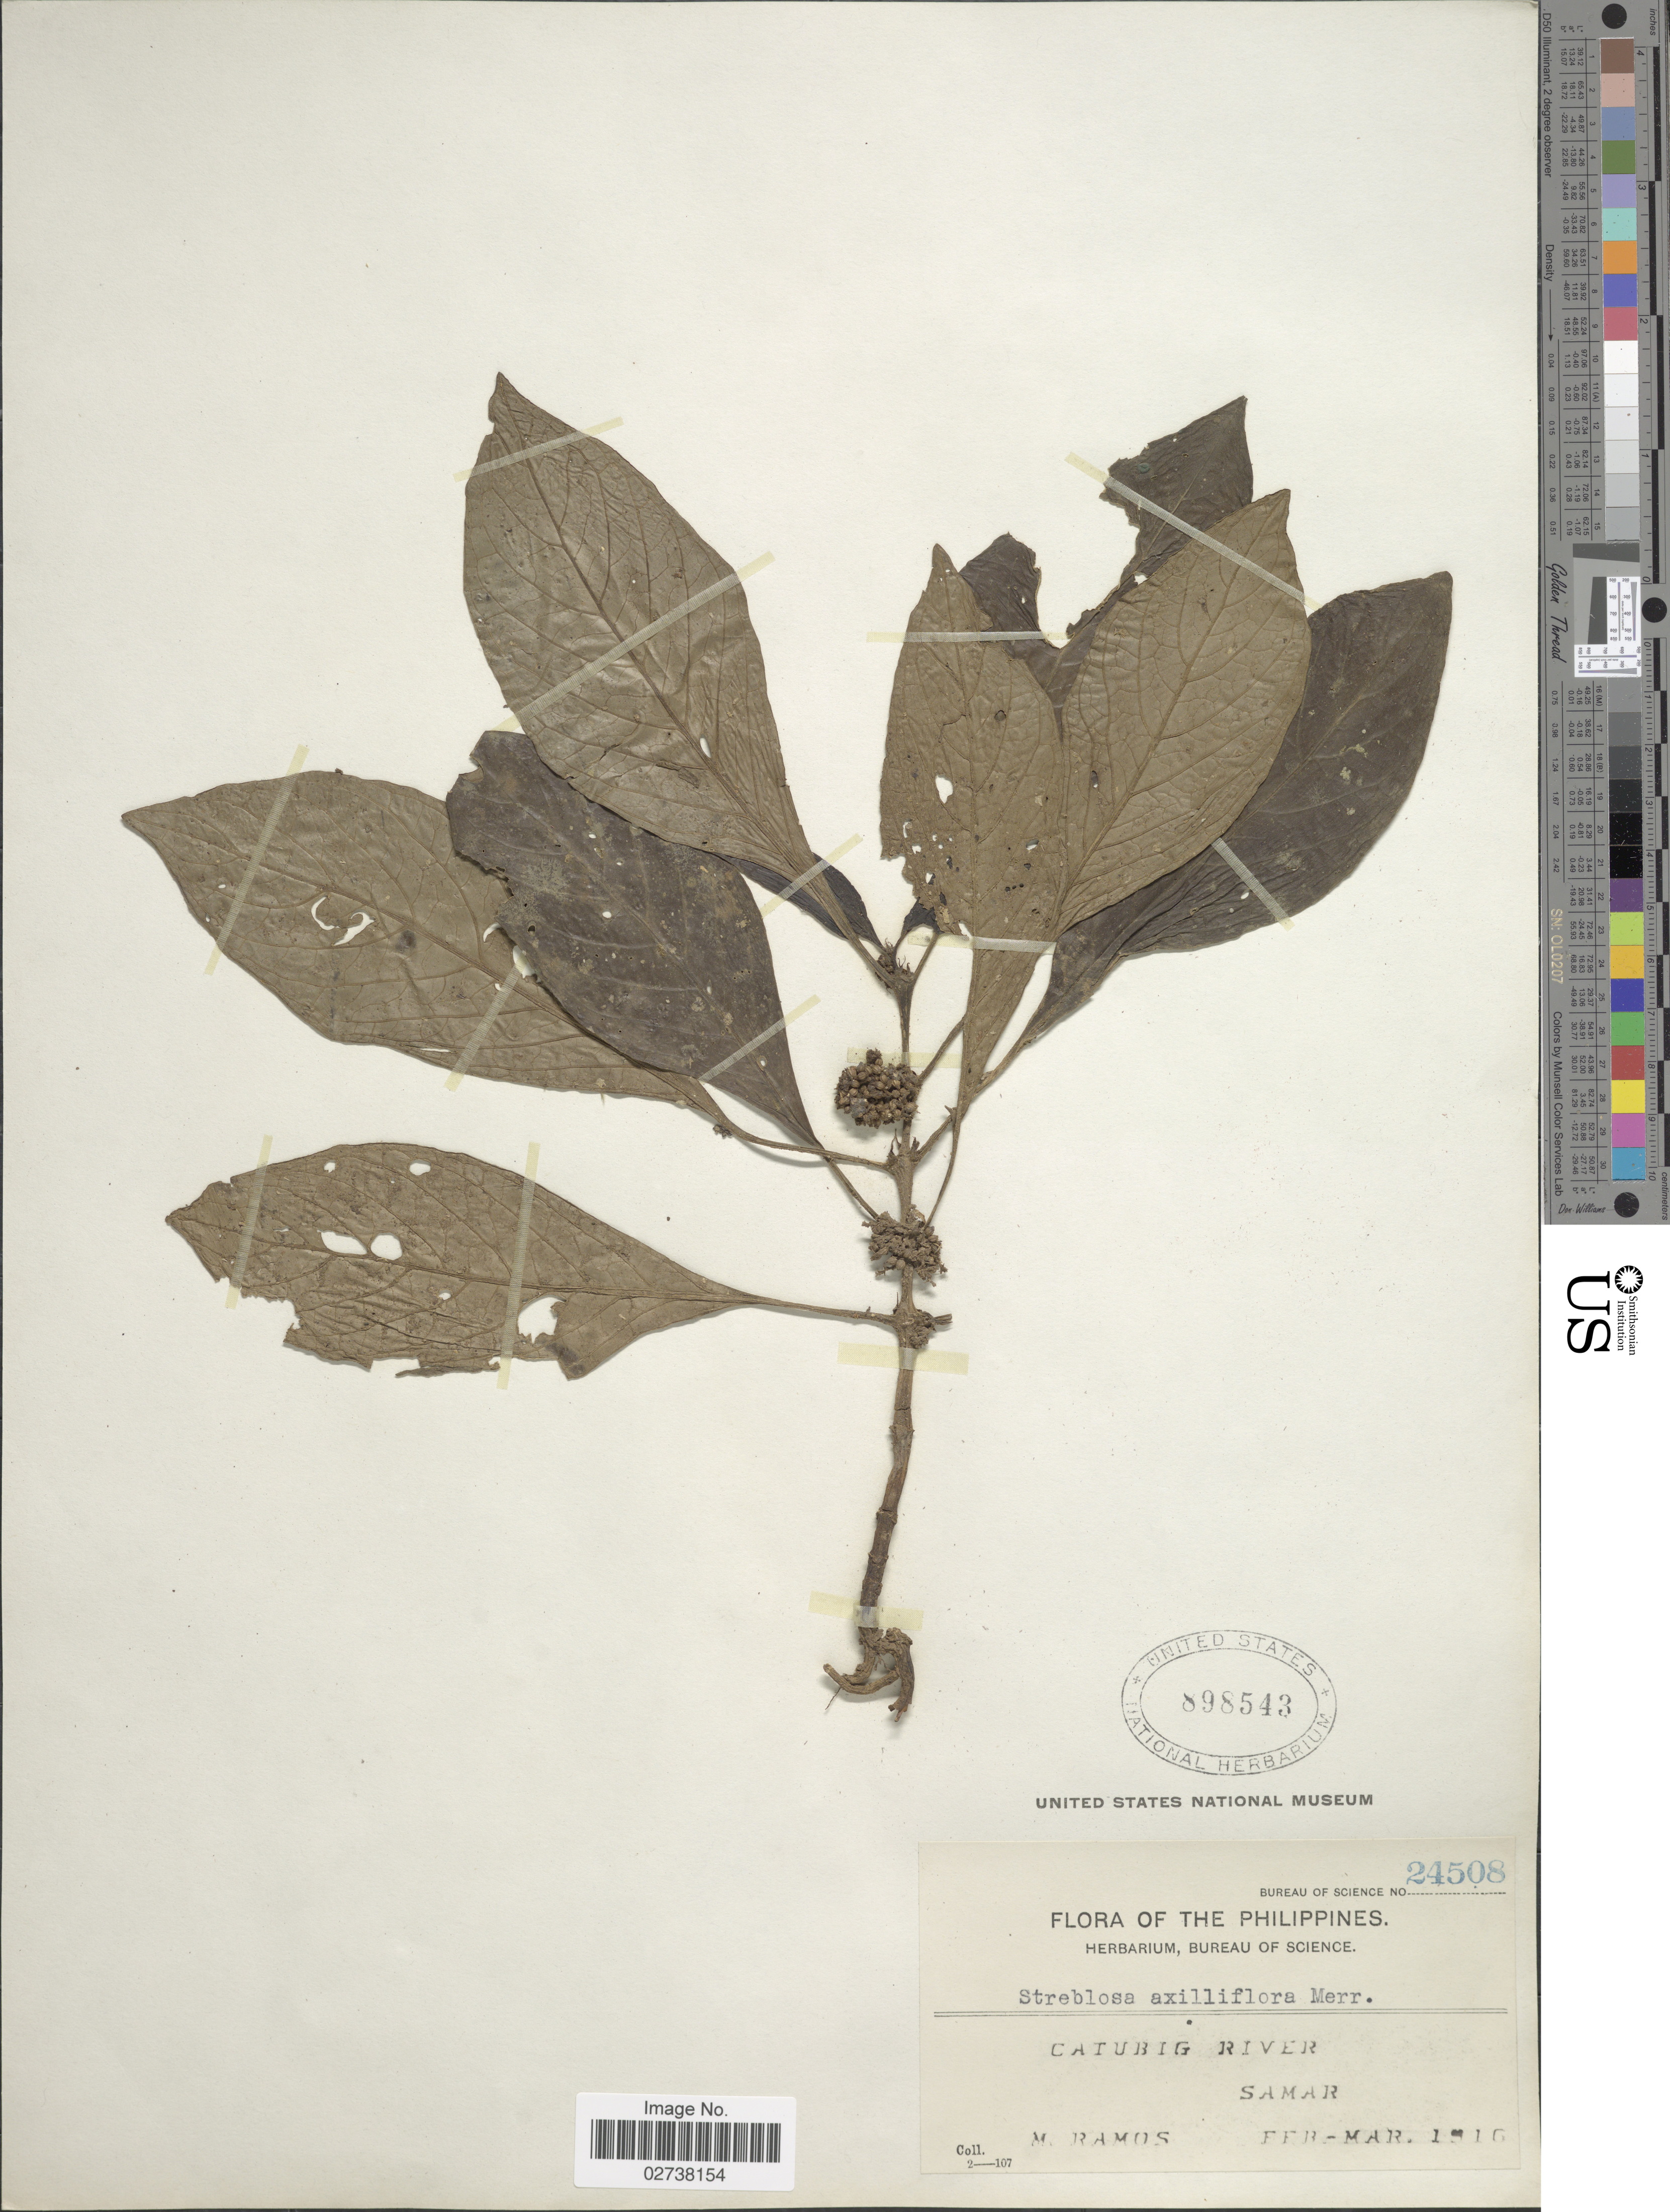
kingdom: Plantae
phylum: Tracheophyta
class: Magnoliopsida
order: Gentianales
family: Rubiaceae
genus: Streblosa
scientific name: Streblosa axilliflora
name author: Merr.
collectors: M. Ramos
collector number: Bureau of Science 24508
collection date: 1916-02/1916-03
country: Philippines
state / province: Eastern Visayas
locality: Catabig River, Samar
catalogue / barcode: US 898543